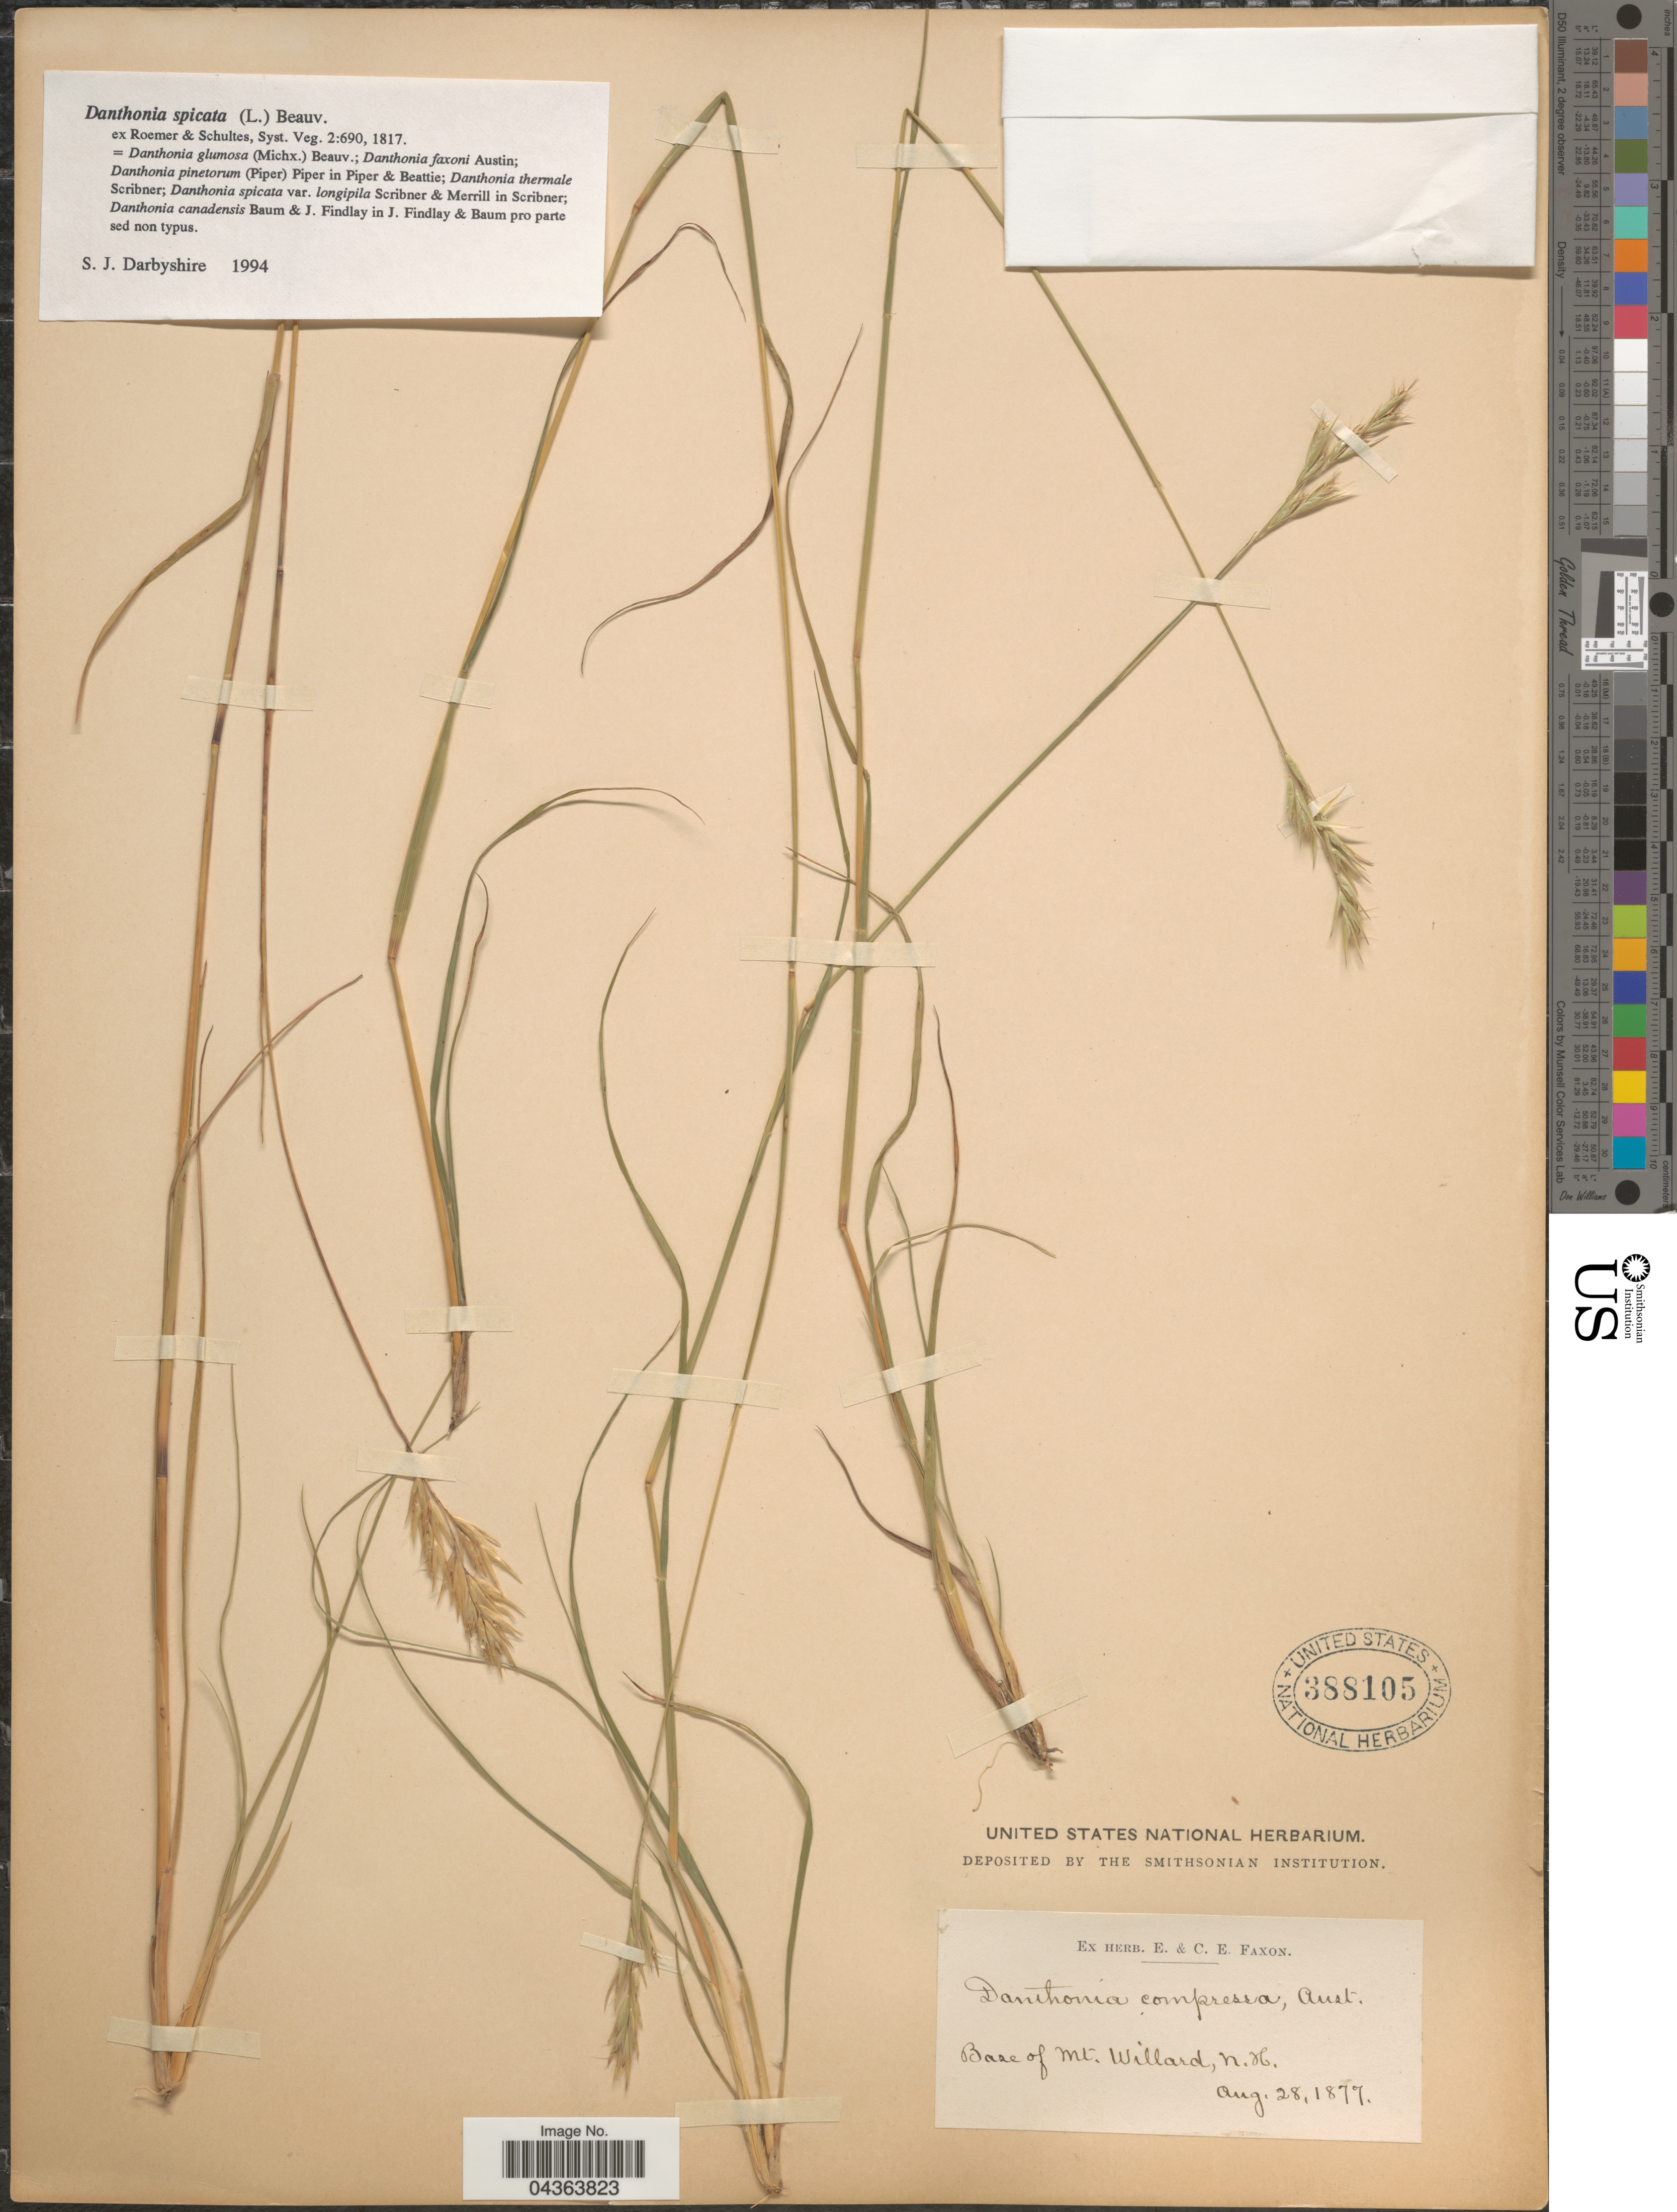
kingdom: Plantae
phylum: Tracheophyta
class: Liliopsida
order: Poales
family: Poaceae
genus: Danthonia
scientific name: Danthonia spicata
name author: (L.) P. Beauv. ex Roem. & Schult.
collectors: ex herb. E. & C.E. Faxon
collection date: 1877-08-28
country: United States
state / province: New Hampshire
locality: Base of Mt. Willard.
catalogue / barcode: US 388105